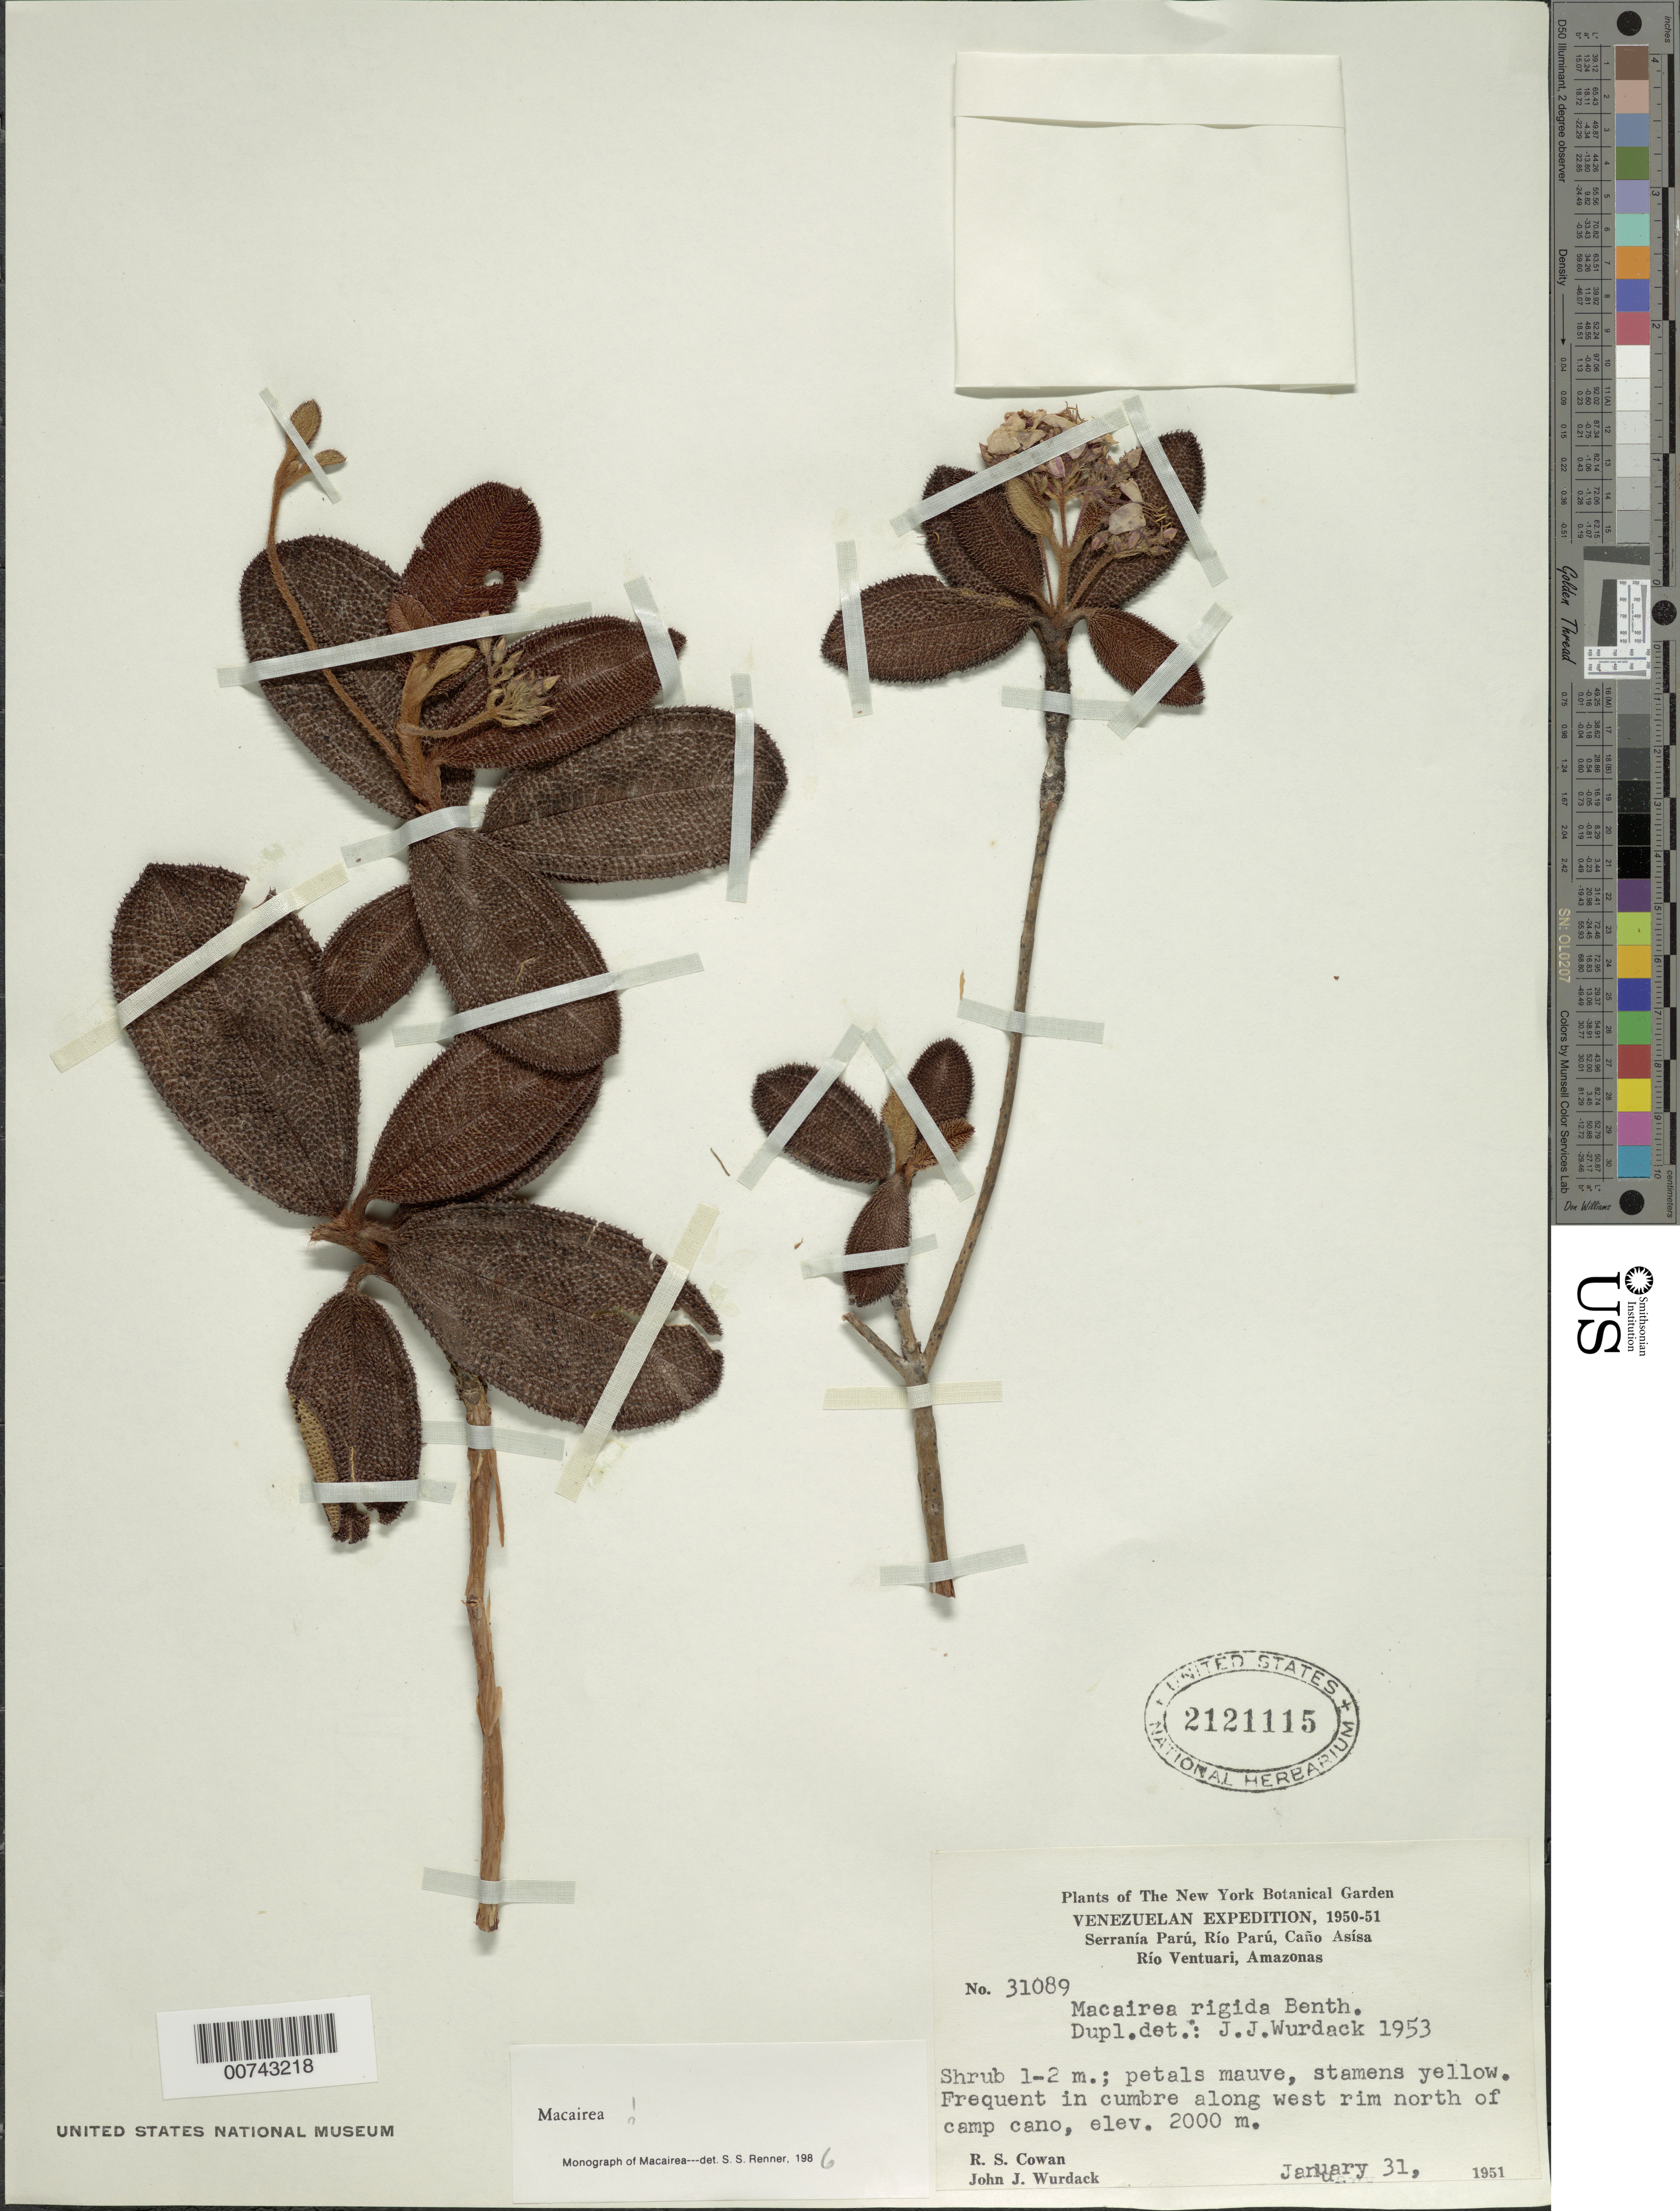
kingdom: Plantae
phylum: Tracheophyta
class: Magnoliopsida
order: Myrtales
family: Melastomataceae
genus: Macairea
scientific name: Macairea rigida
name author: Benth.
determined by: Wurdack, John J., (US), US (UNITED STATES)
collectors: R. S. Cowan & J. J. Wurdack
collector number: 31089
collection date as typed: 31-Jan-51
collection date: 1951-01-31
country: Venezuela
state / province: Amazonas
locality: Serranía Parú, along West Rim north of camp caño head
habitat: Cumbre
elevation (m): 2000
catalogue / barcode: US 2121115